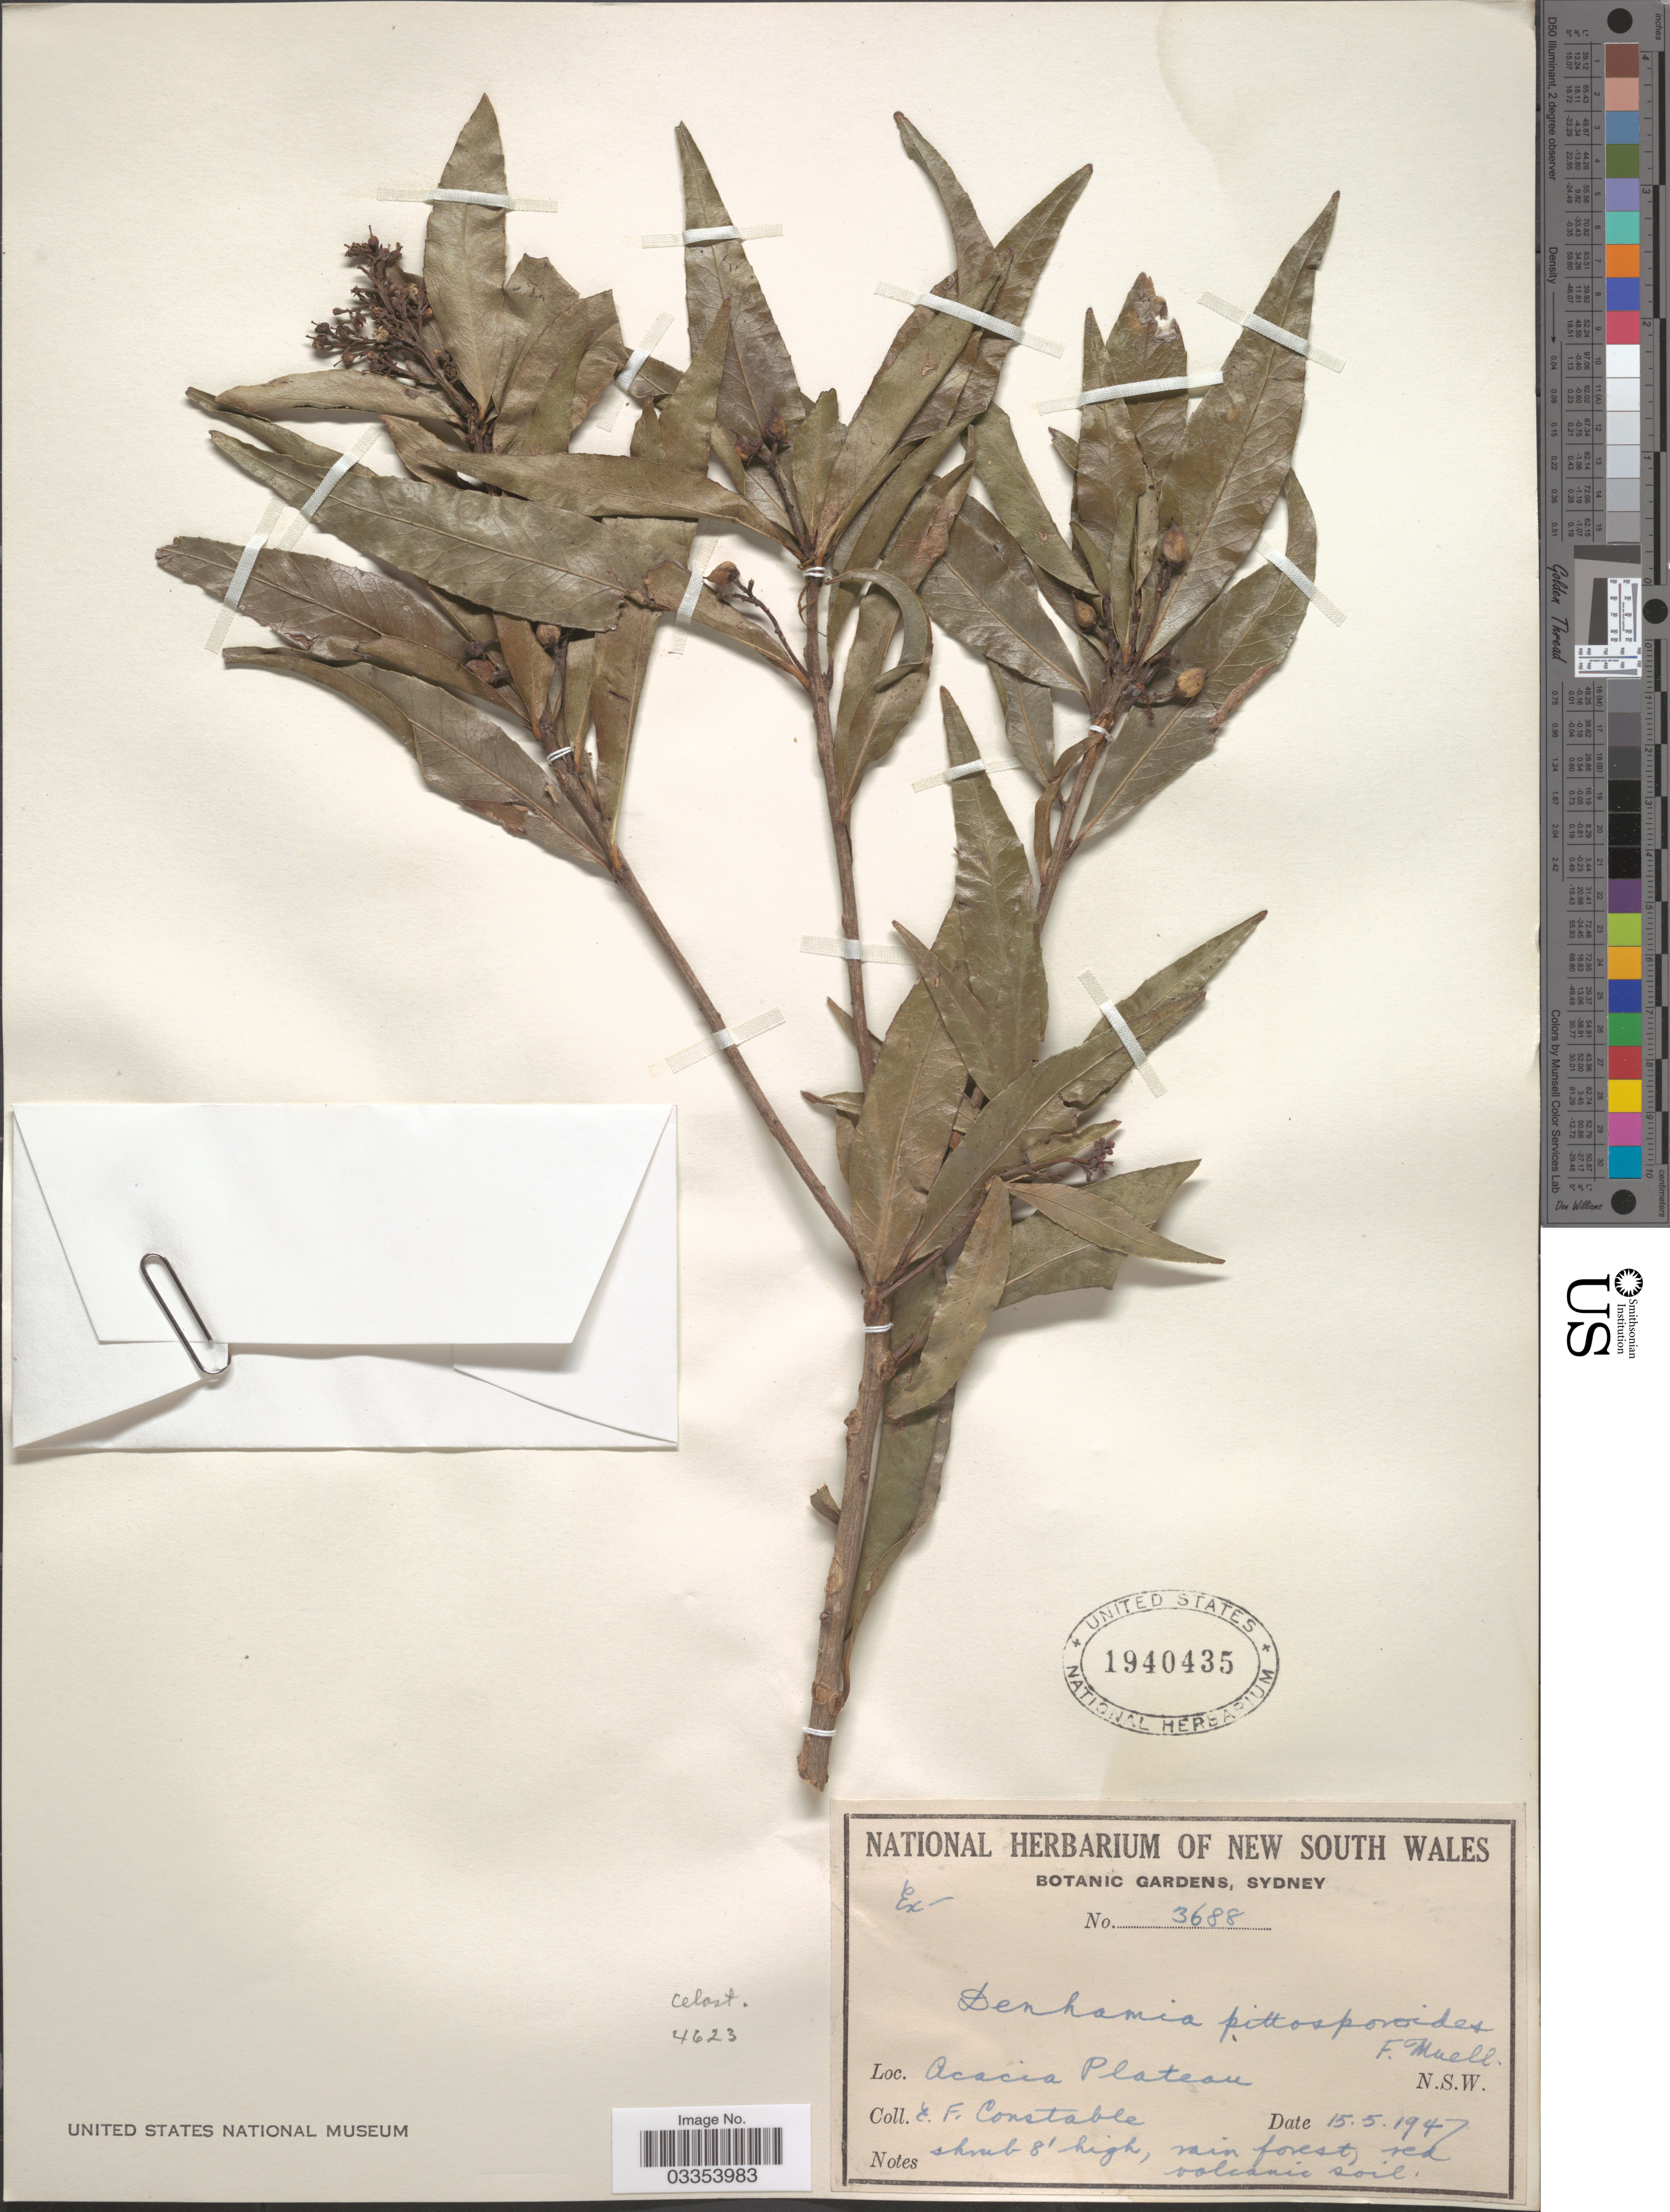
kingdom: Plantae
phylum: Tracheophyta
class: Magnoliopsida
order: Celastrales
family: Celastraceae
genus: Denhamia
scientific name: Denhamia pittosporoides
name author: F. Muell.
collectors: E. F. Constable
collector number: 3688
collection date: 1947-05-15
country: Australia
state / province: New South Wales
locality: Acacia Plateau.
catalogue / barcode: US 1940435